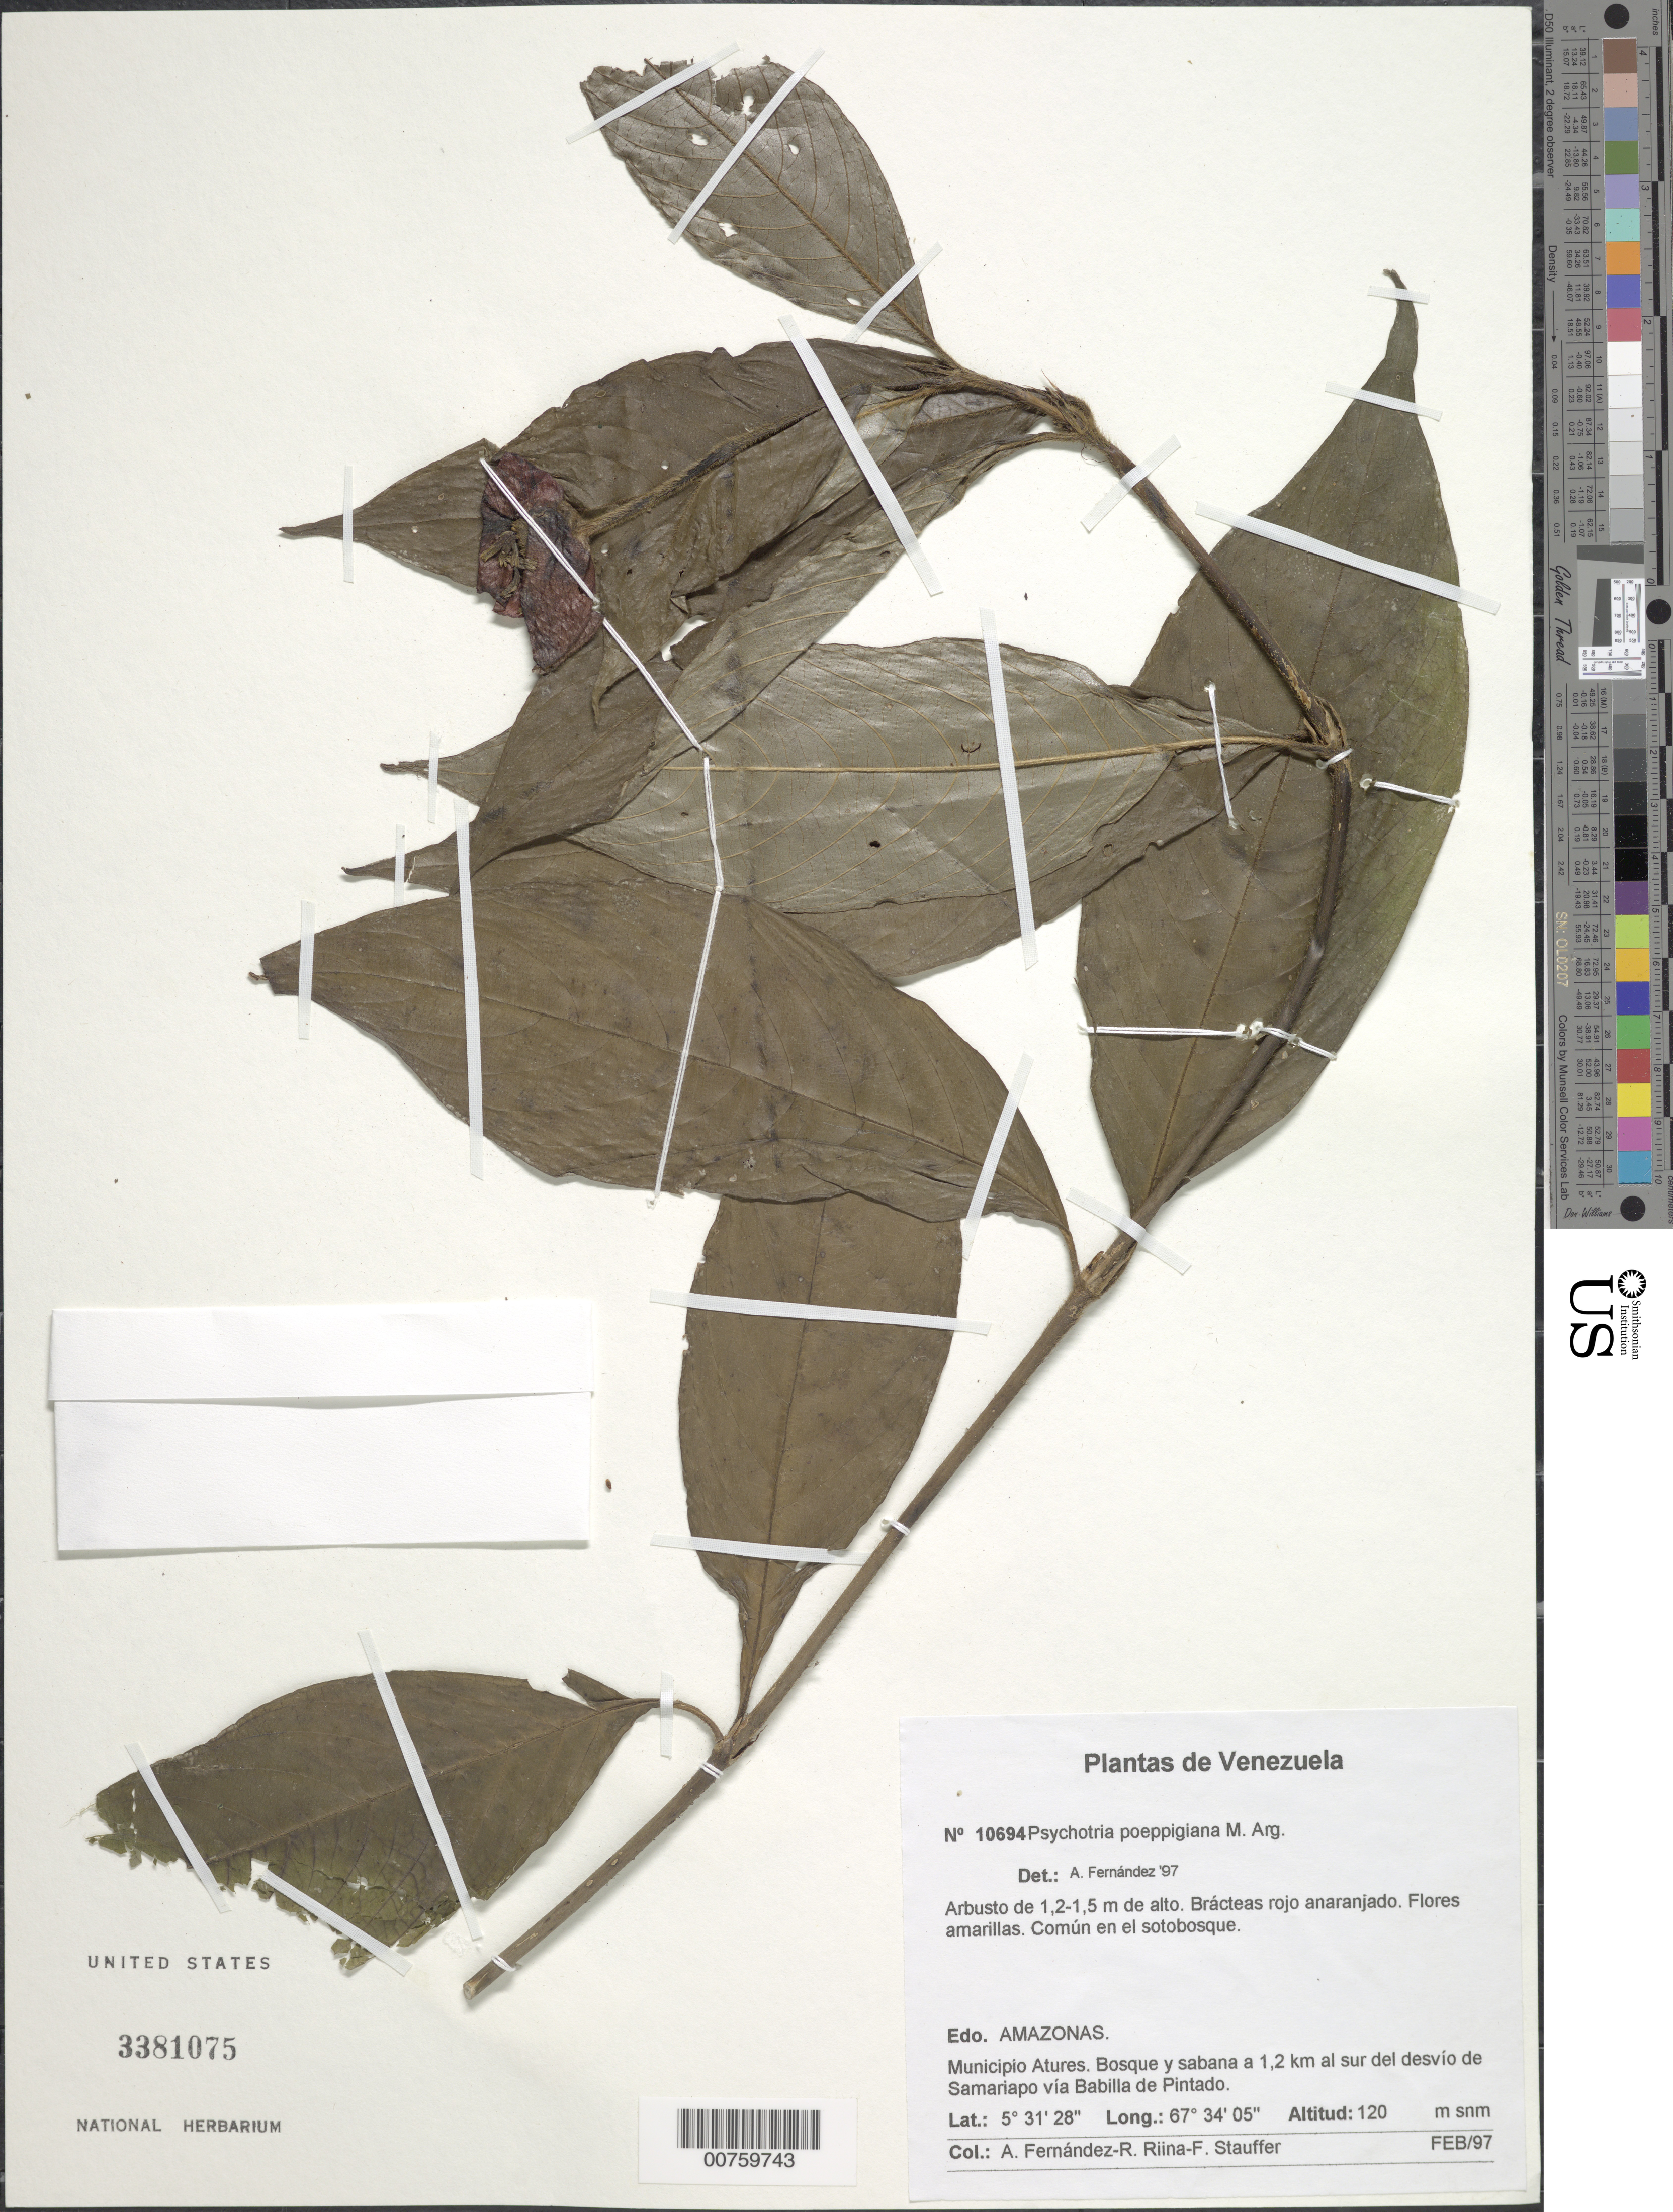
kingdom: Plantae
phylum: Tracheophyta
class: Magnoliopsida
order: Gentianales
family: Rubiaceae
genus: Psychotria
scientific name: Psychotria poeppigiana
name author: Müll. Arg.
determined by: Fernández, A.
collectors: A. Fernández, F. W. Stauffer & R. Riina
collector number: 10694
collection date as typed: Feb-97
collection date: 1997-02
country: Venezuela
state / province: Amazonas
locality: Mun. Atures, 1.2 km al sur de desvio de Samariapo via Babilla de Pintado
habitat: Bosque y sabana; sotobosque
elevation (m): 120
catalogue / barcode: US 3381075